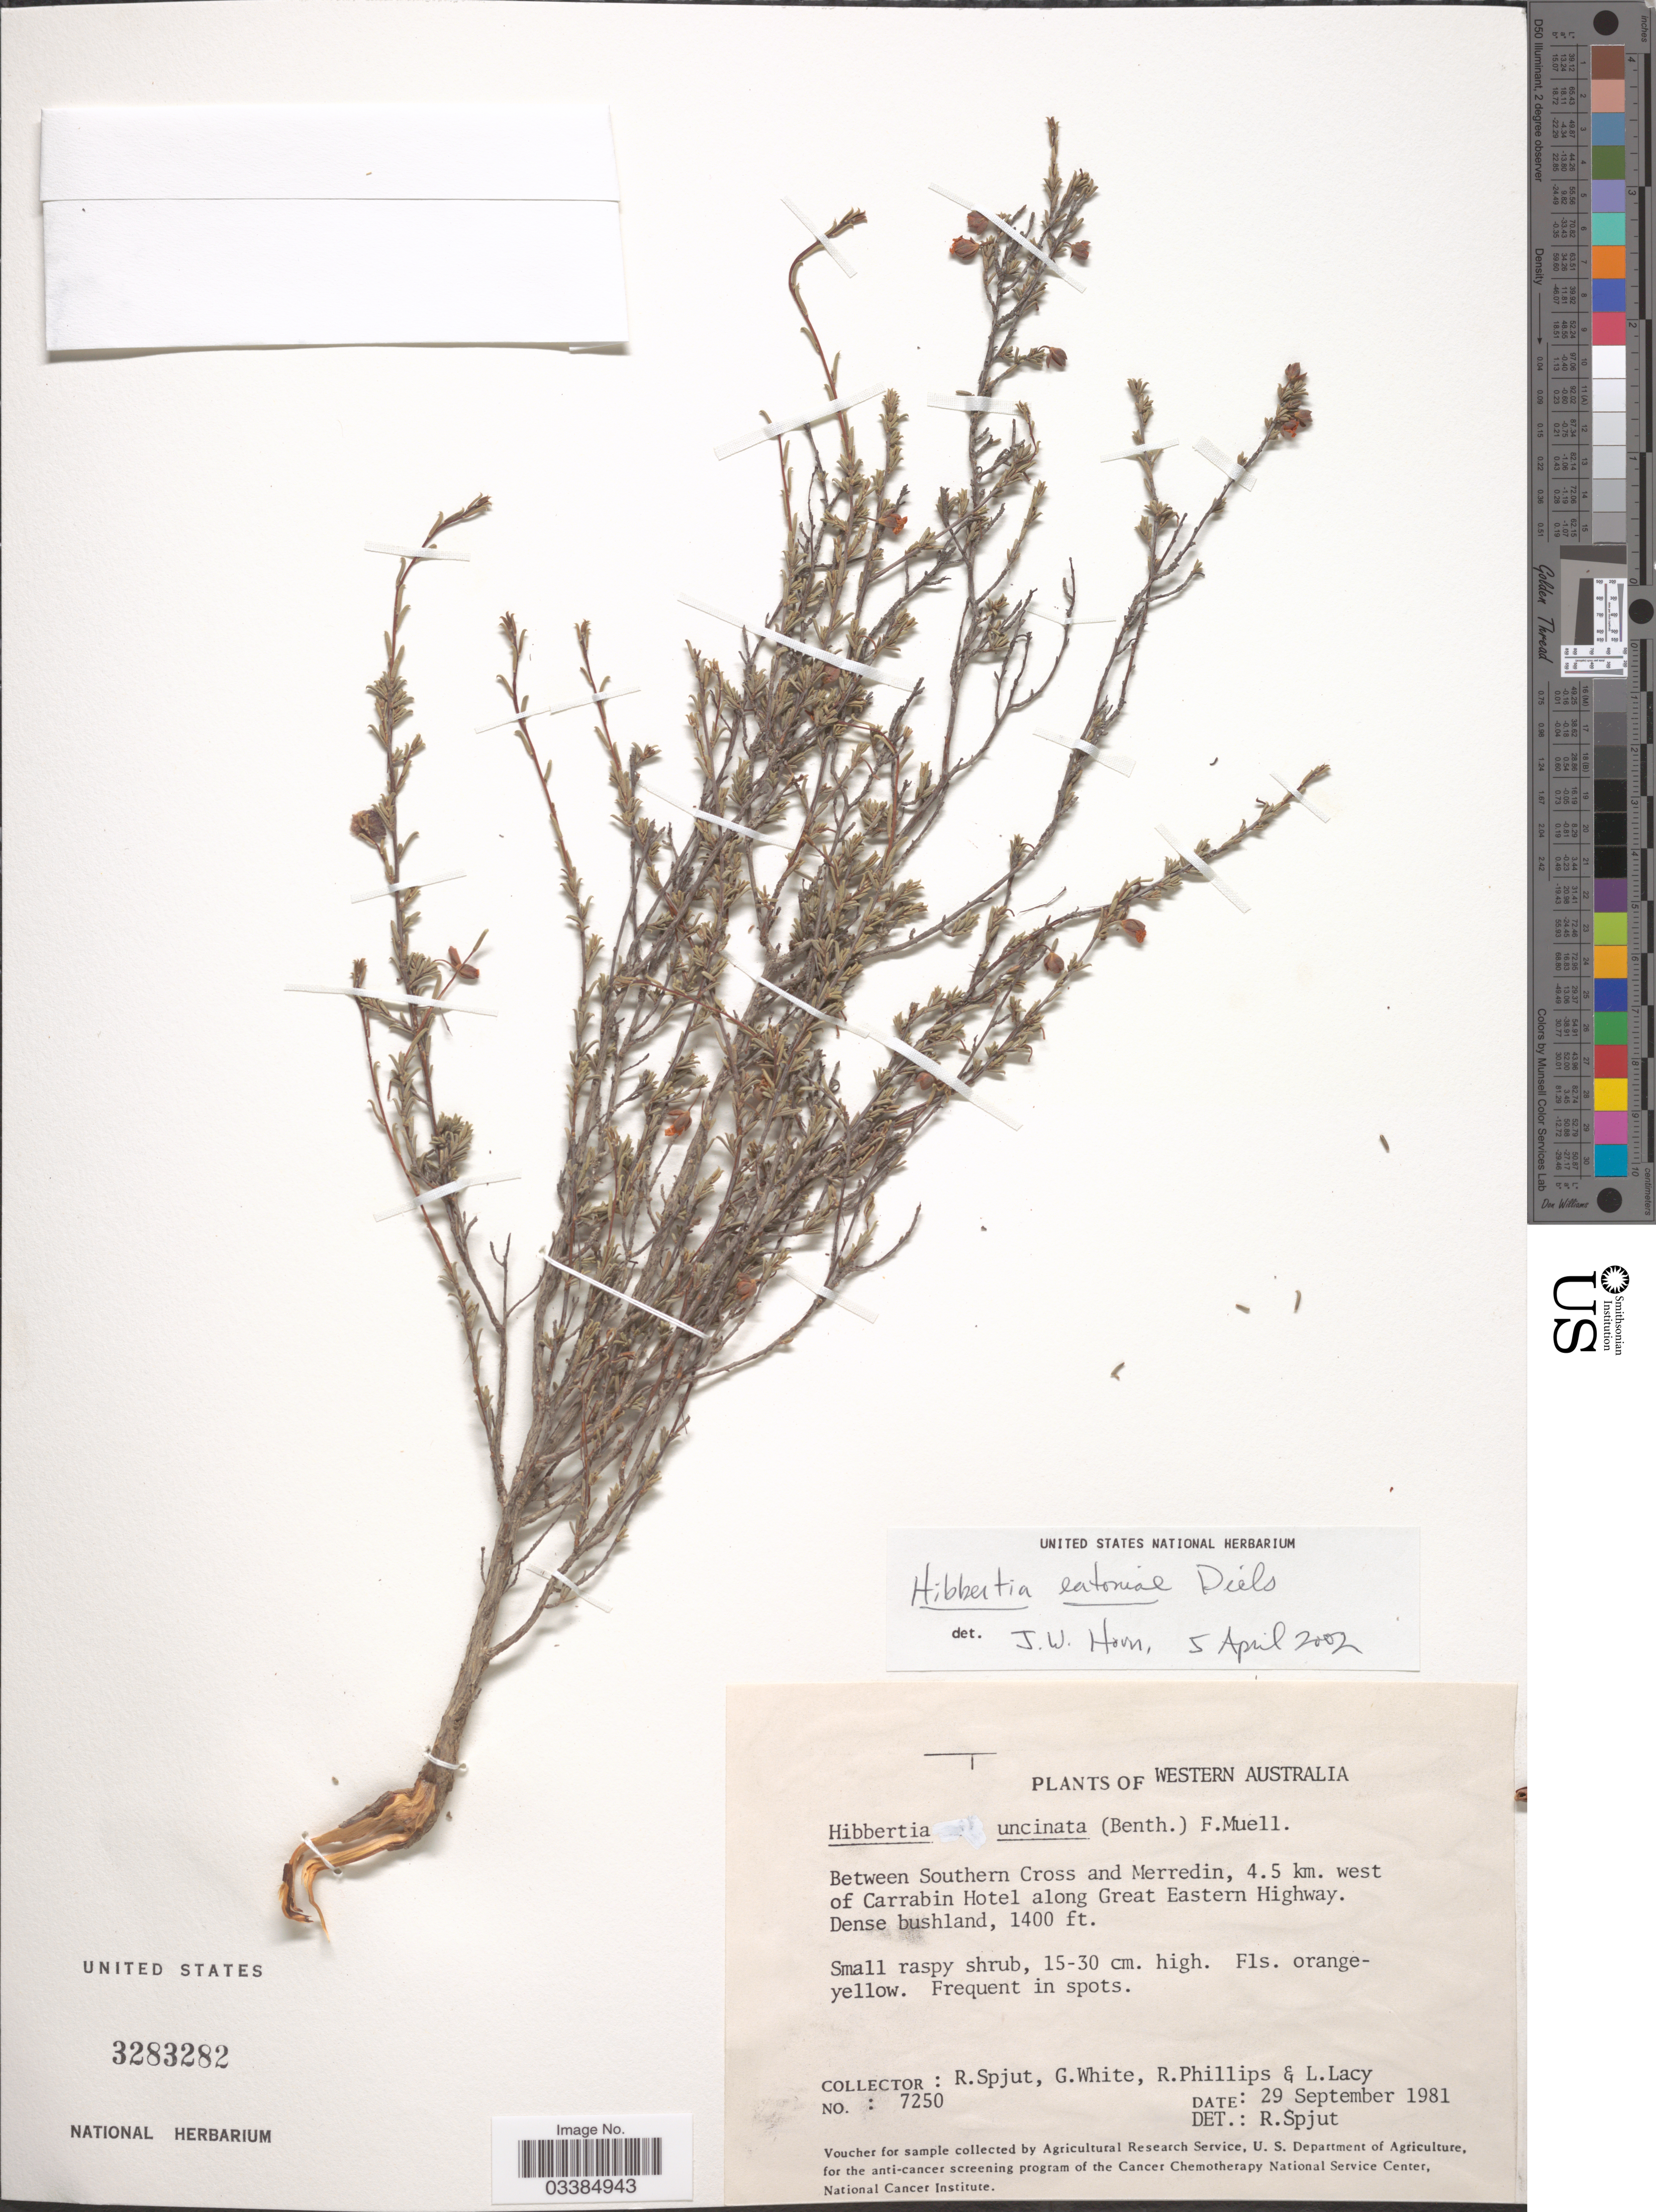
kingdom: Plantae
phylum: Tracheophyta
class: Magnoliopsida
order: Dilleniales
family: Dilleniaceae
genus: Hibbertia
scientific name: Hibbertia eatoniae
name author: Diels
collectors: R. Spjut, G. White, R. Phillips & L. Lacy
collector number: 7250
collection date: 1981-09-29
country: Australia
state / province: Western Australia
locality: Between Southern Cross and Merredin, 4.5 km. west of Carrabin Hotel along Great Eastern Highway.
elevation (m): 427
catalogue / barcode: US 3283282